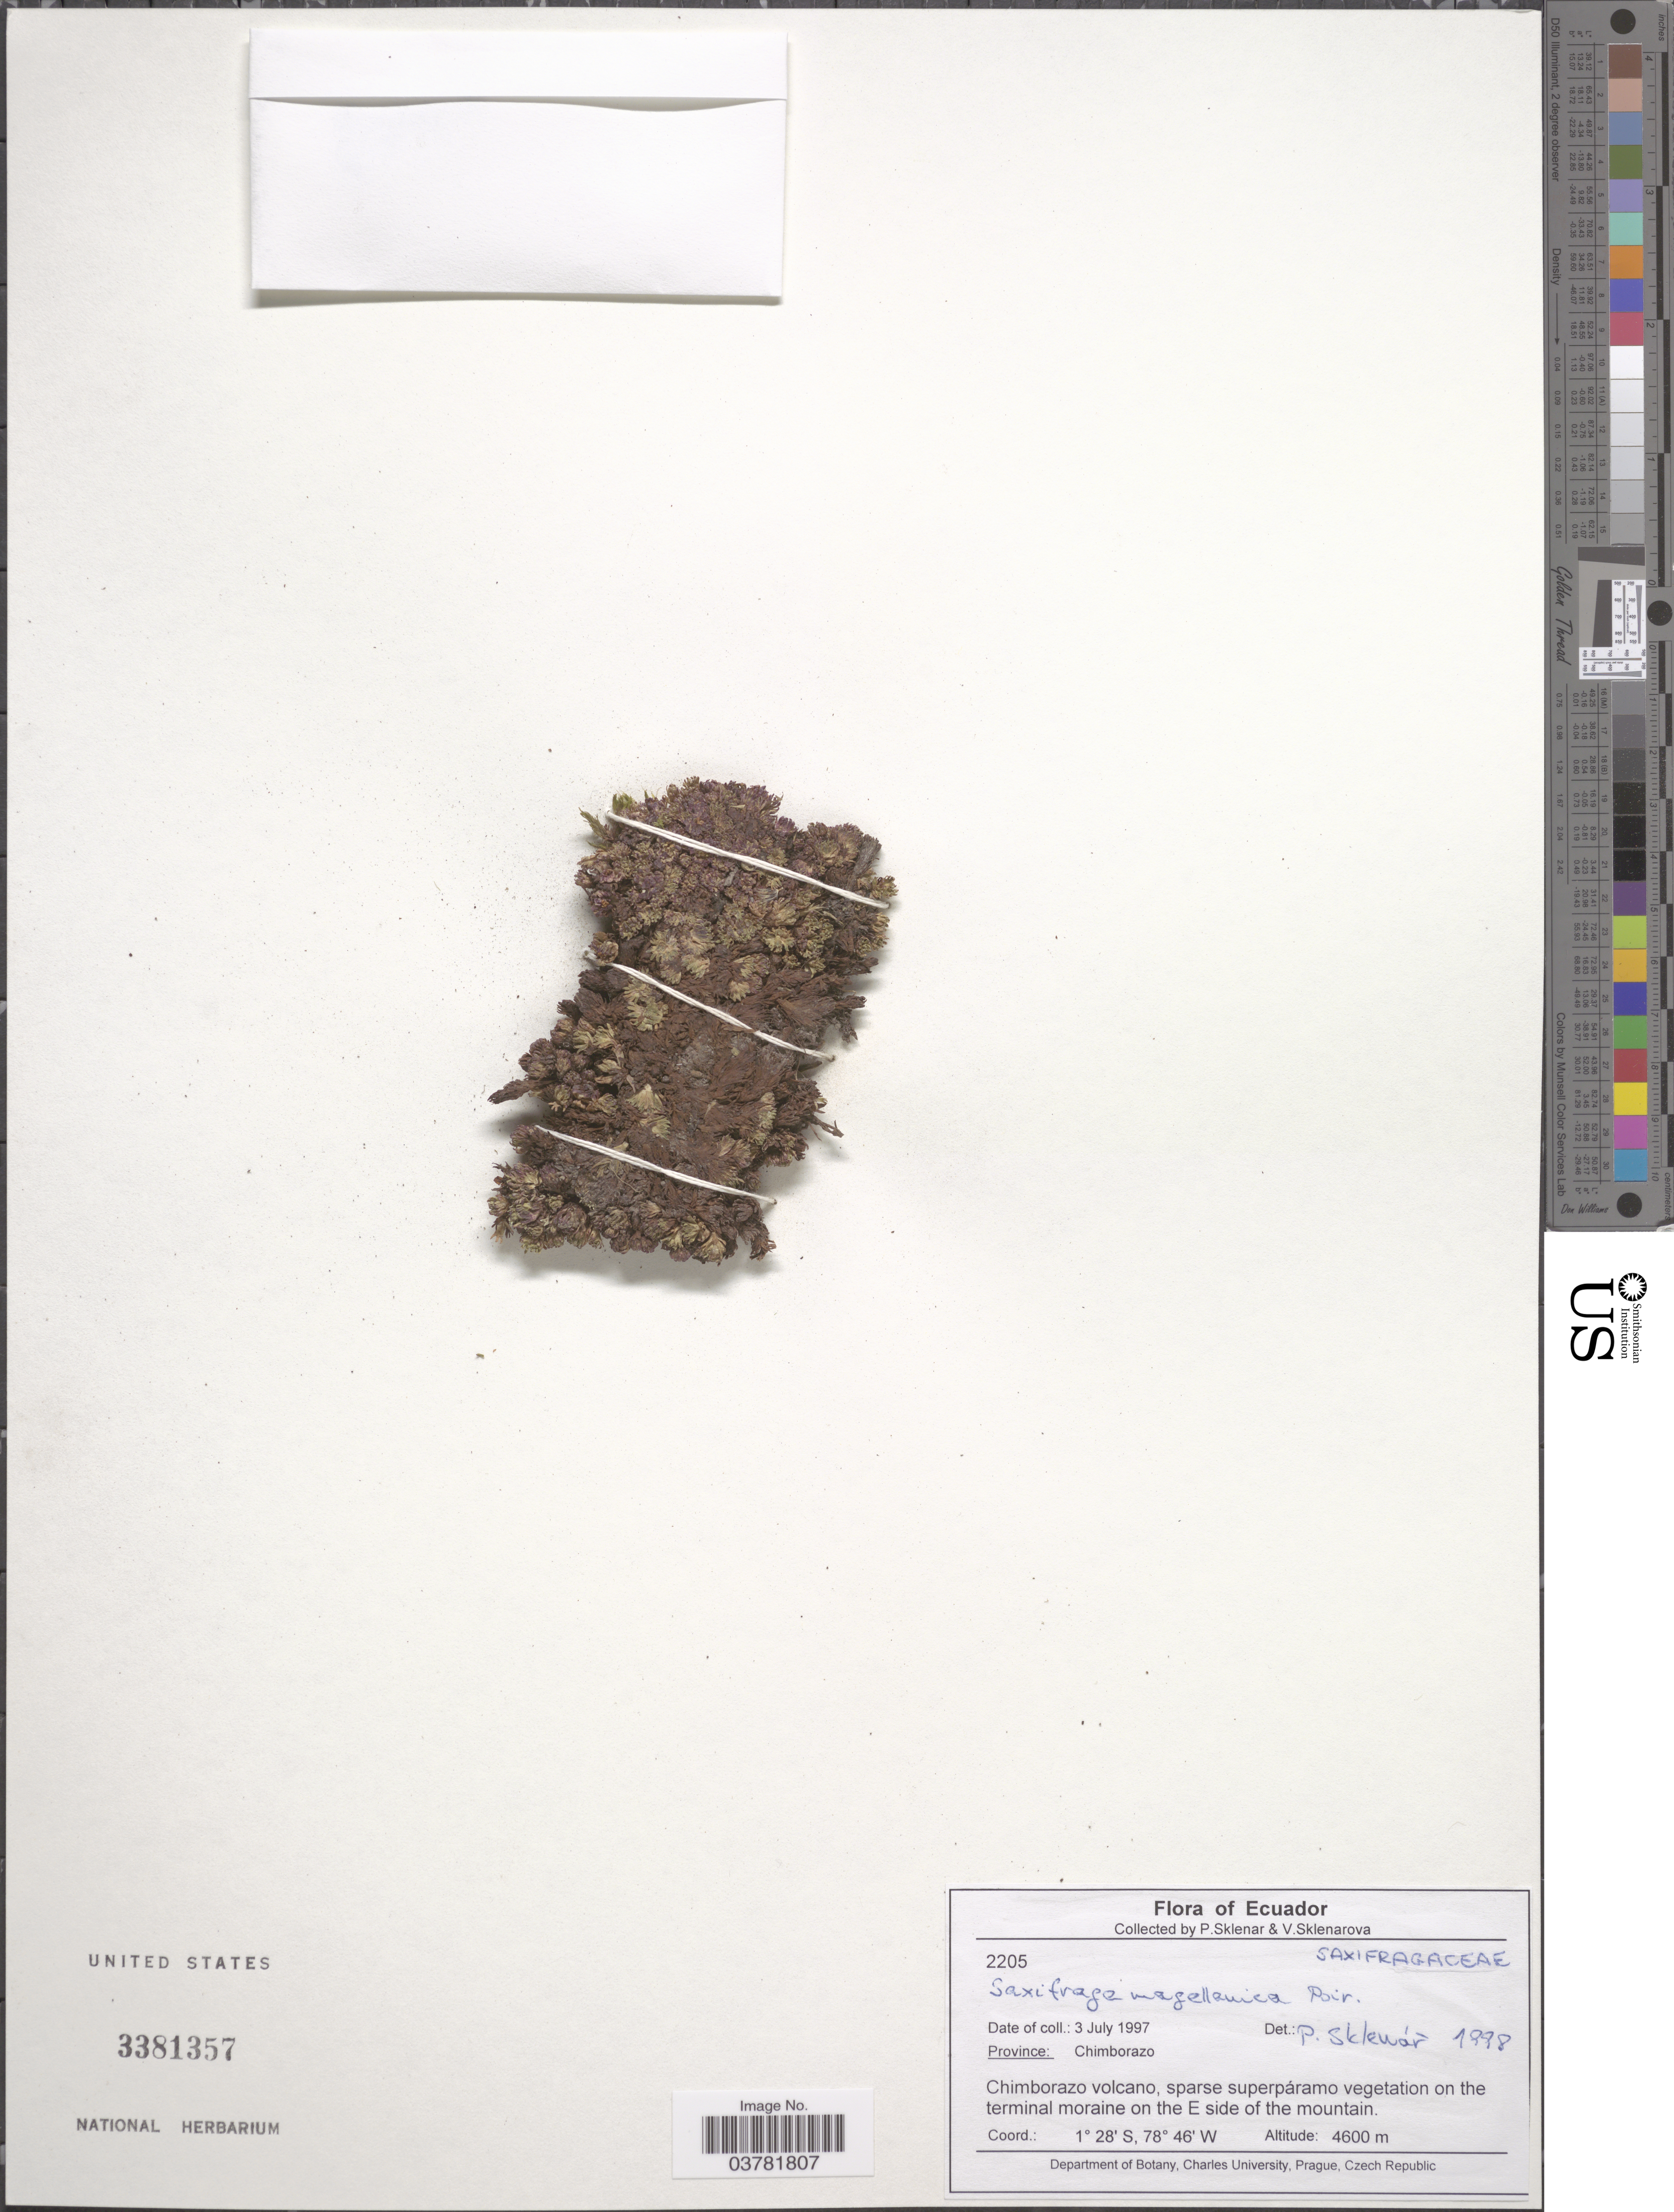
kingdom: Plantae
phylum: Tracheophyta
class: Magnoliopsida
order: Saxifragales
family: Saxifragaceae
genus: Saxifraga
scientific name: Saxifraga magellanica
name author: Poir.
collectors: P. Sklenar & V. Sklenárová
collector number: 2205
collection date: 1997-07-03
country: Ecuador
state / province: Chimborazo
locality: Chimborazo volcano, sparse superpáramo vegetation on the terminal moraine on the E side of the mountain.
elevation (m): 4600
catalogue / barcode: US 3381357